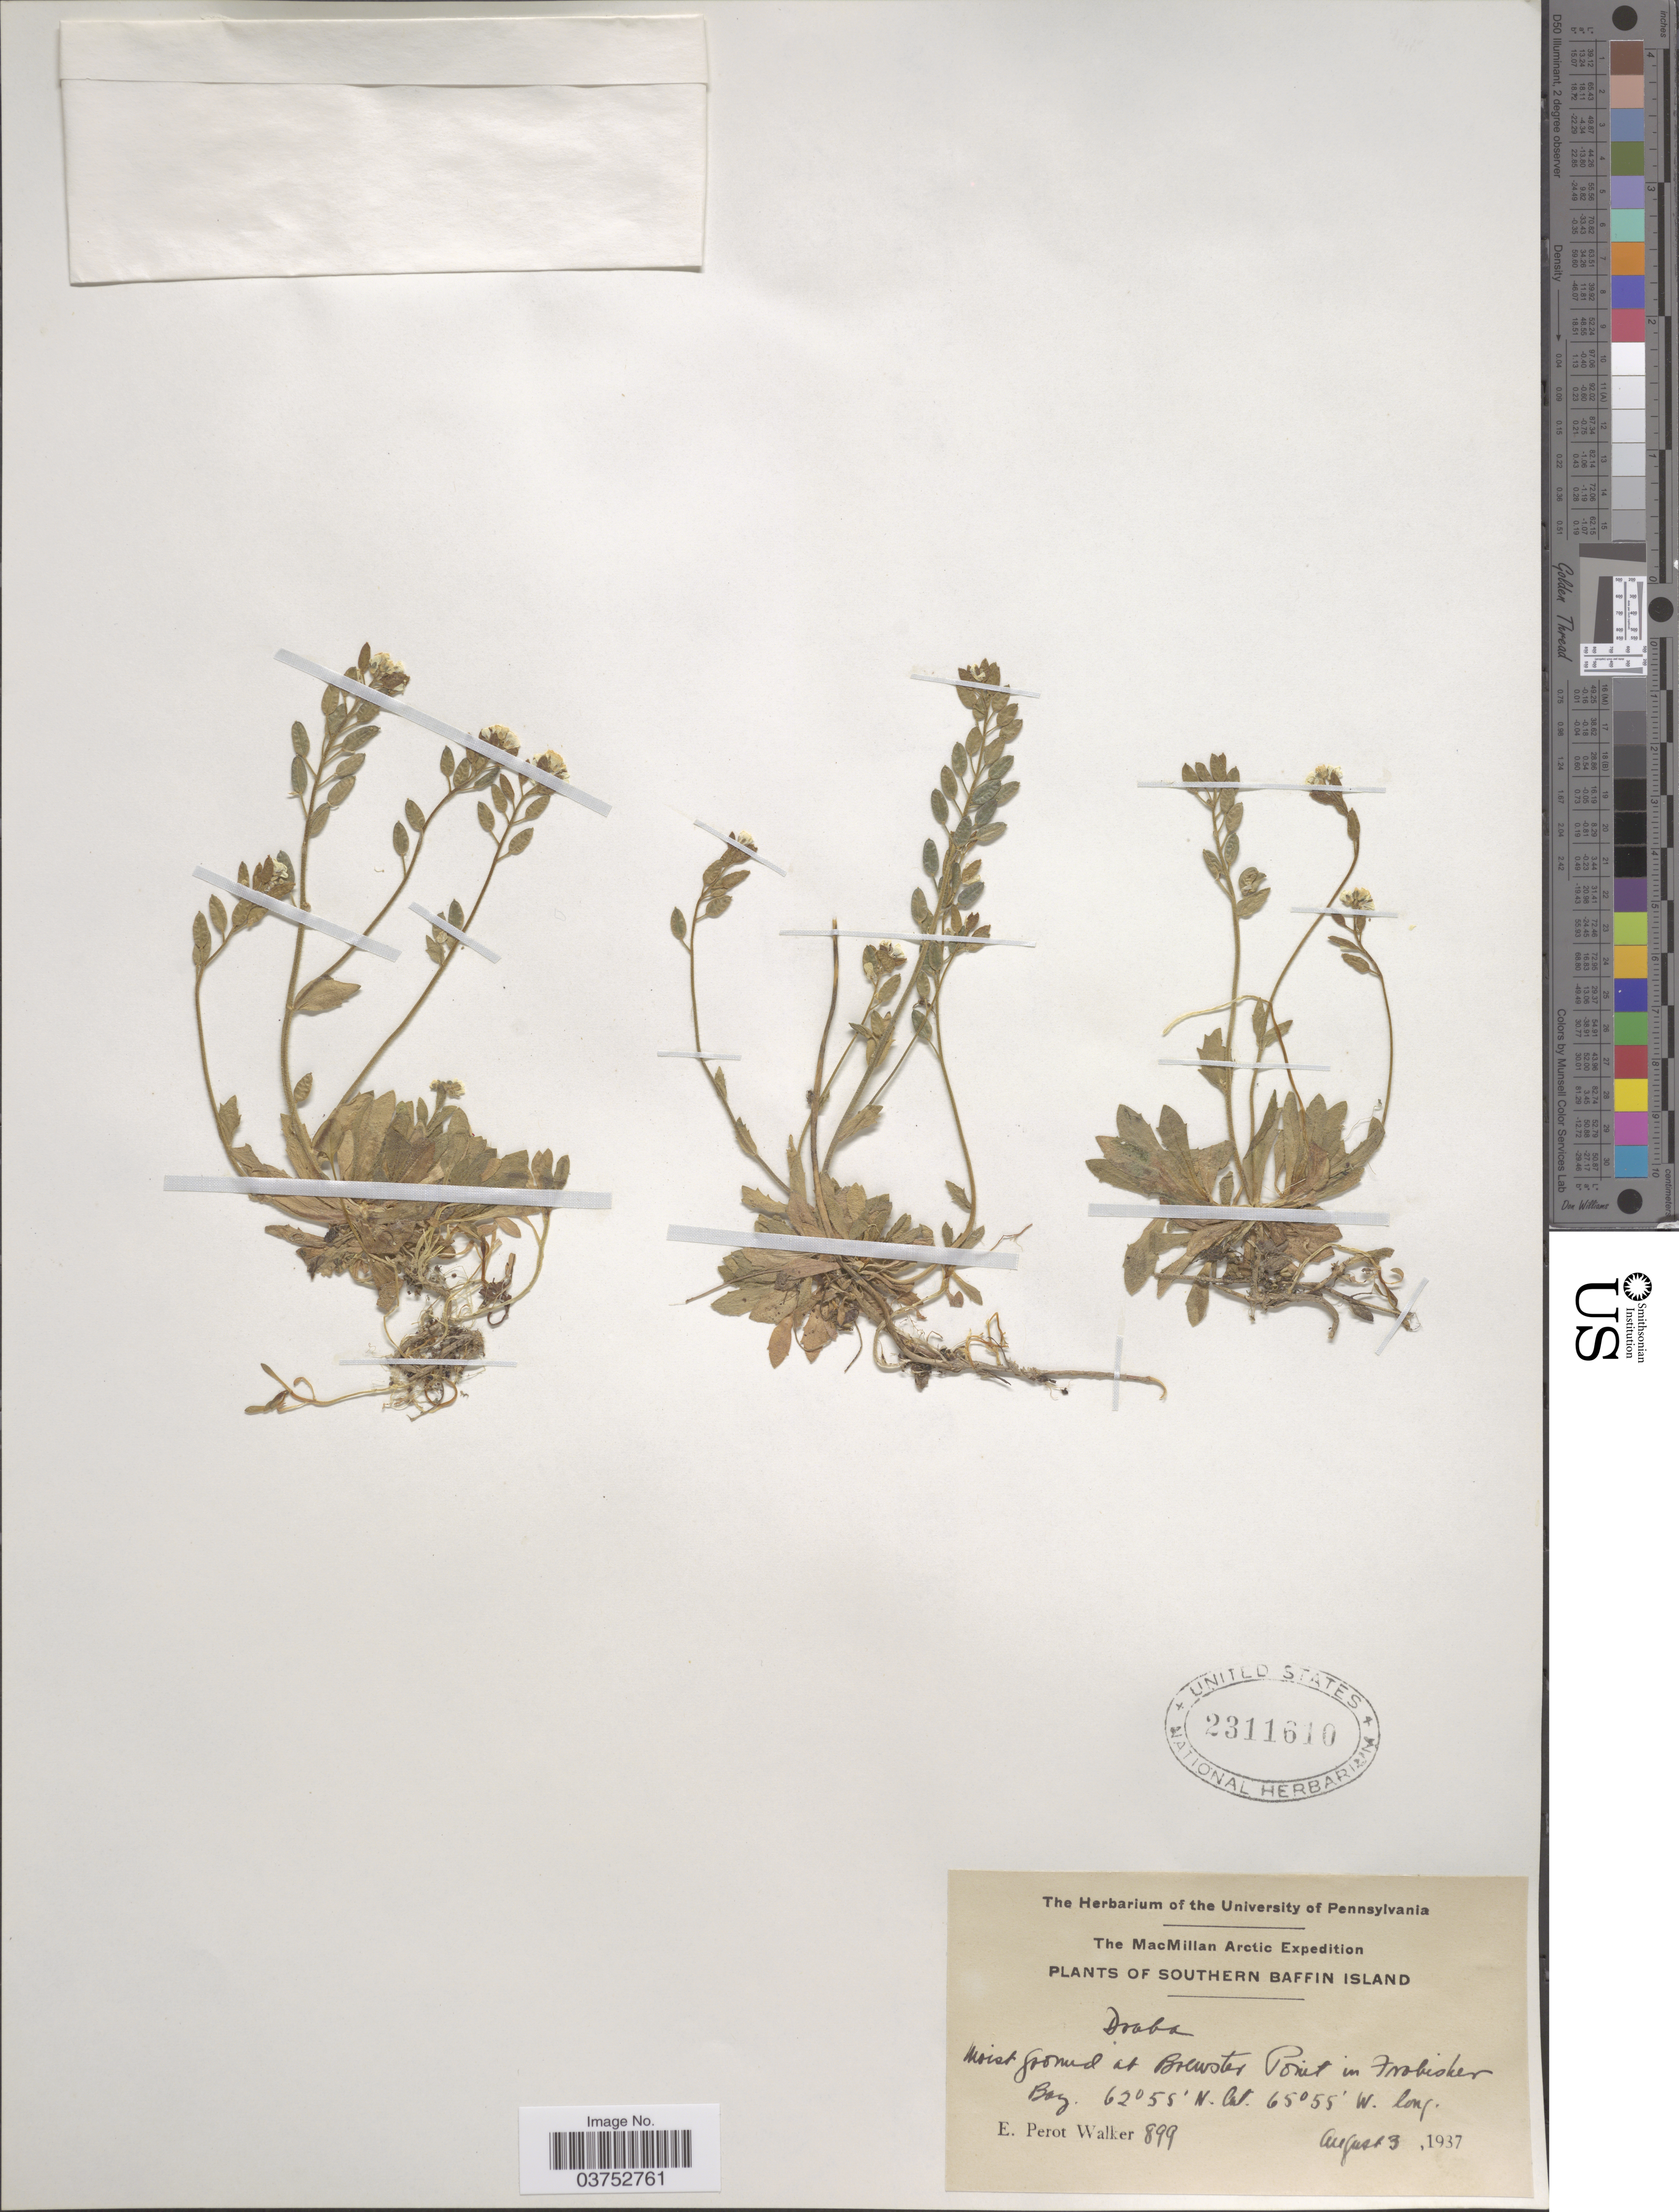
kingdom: Plantae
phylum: Tracheophyta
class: Magnoliopsida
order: Brassicales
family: Brassicaceae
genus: Draba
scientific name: Draba sp.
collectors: E. Walker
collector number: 899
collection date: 1937-08-03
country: Canada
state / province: Nunavut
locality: Southern Baffin Island. Brewster Point in Frobisher Bay.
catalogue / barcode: US 2311610